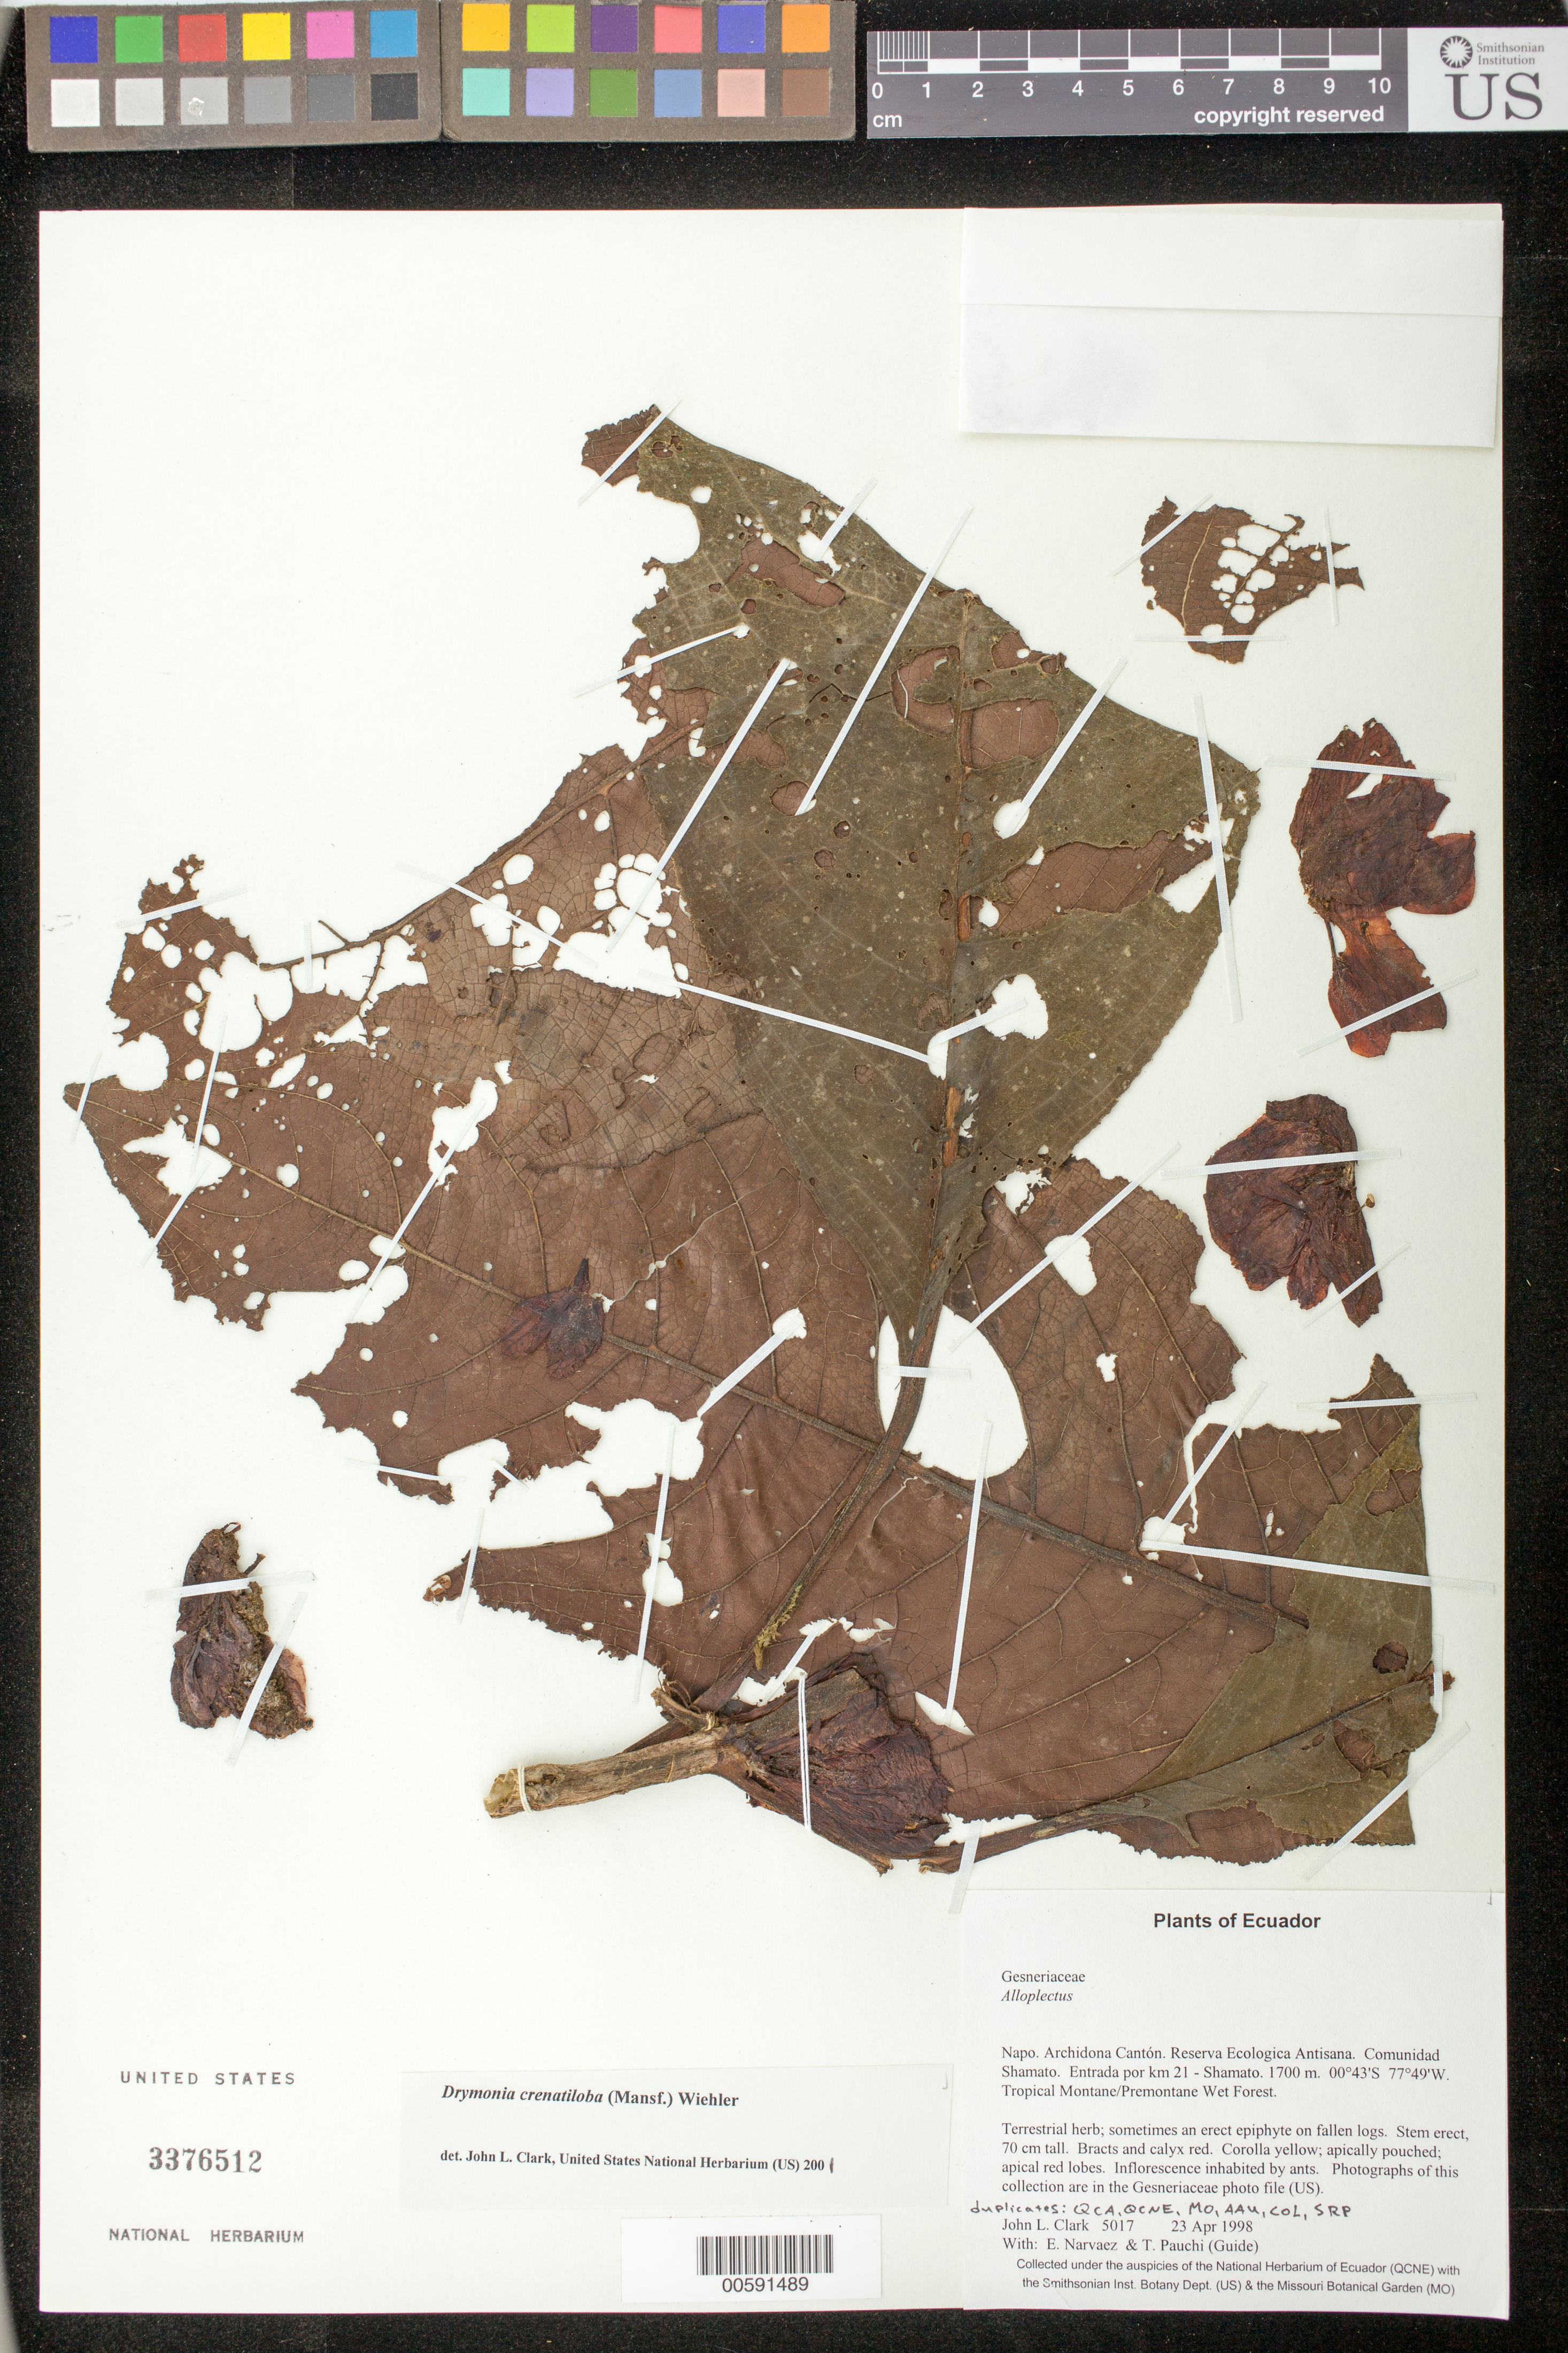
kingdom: Plantae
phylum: Tracheophyta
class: Magnoliopsida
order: Lamiales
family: Gesneriaceae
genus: Drymonia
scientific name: Drymonia crenatiloba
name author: (Mansf.) Wiehler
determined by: Clark, J. L., (SEL), The Marie Selby Botanical Garden (UNITED STATES)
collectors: J. L. Clark, E. Narváez & T. Pauchi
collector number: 5017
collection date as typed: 23 Apr 1998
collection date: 1998-04-23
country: Ecuador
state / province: Napo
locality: Archidona Cantón. Reserva Ecologica Antisana. Comunidad Shamato. Entrada por km 21 - Shamato.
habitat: Tropical Montane/Premontane Wet Forest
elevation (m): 1700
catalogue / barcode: US 3376512